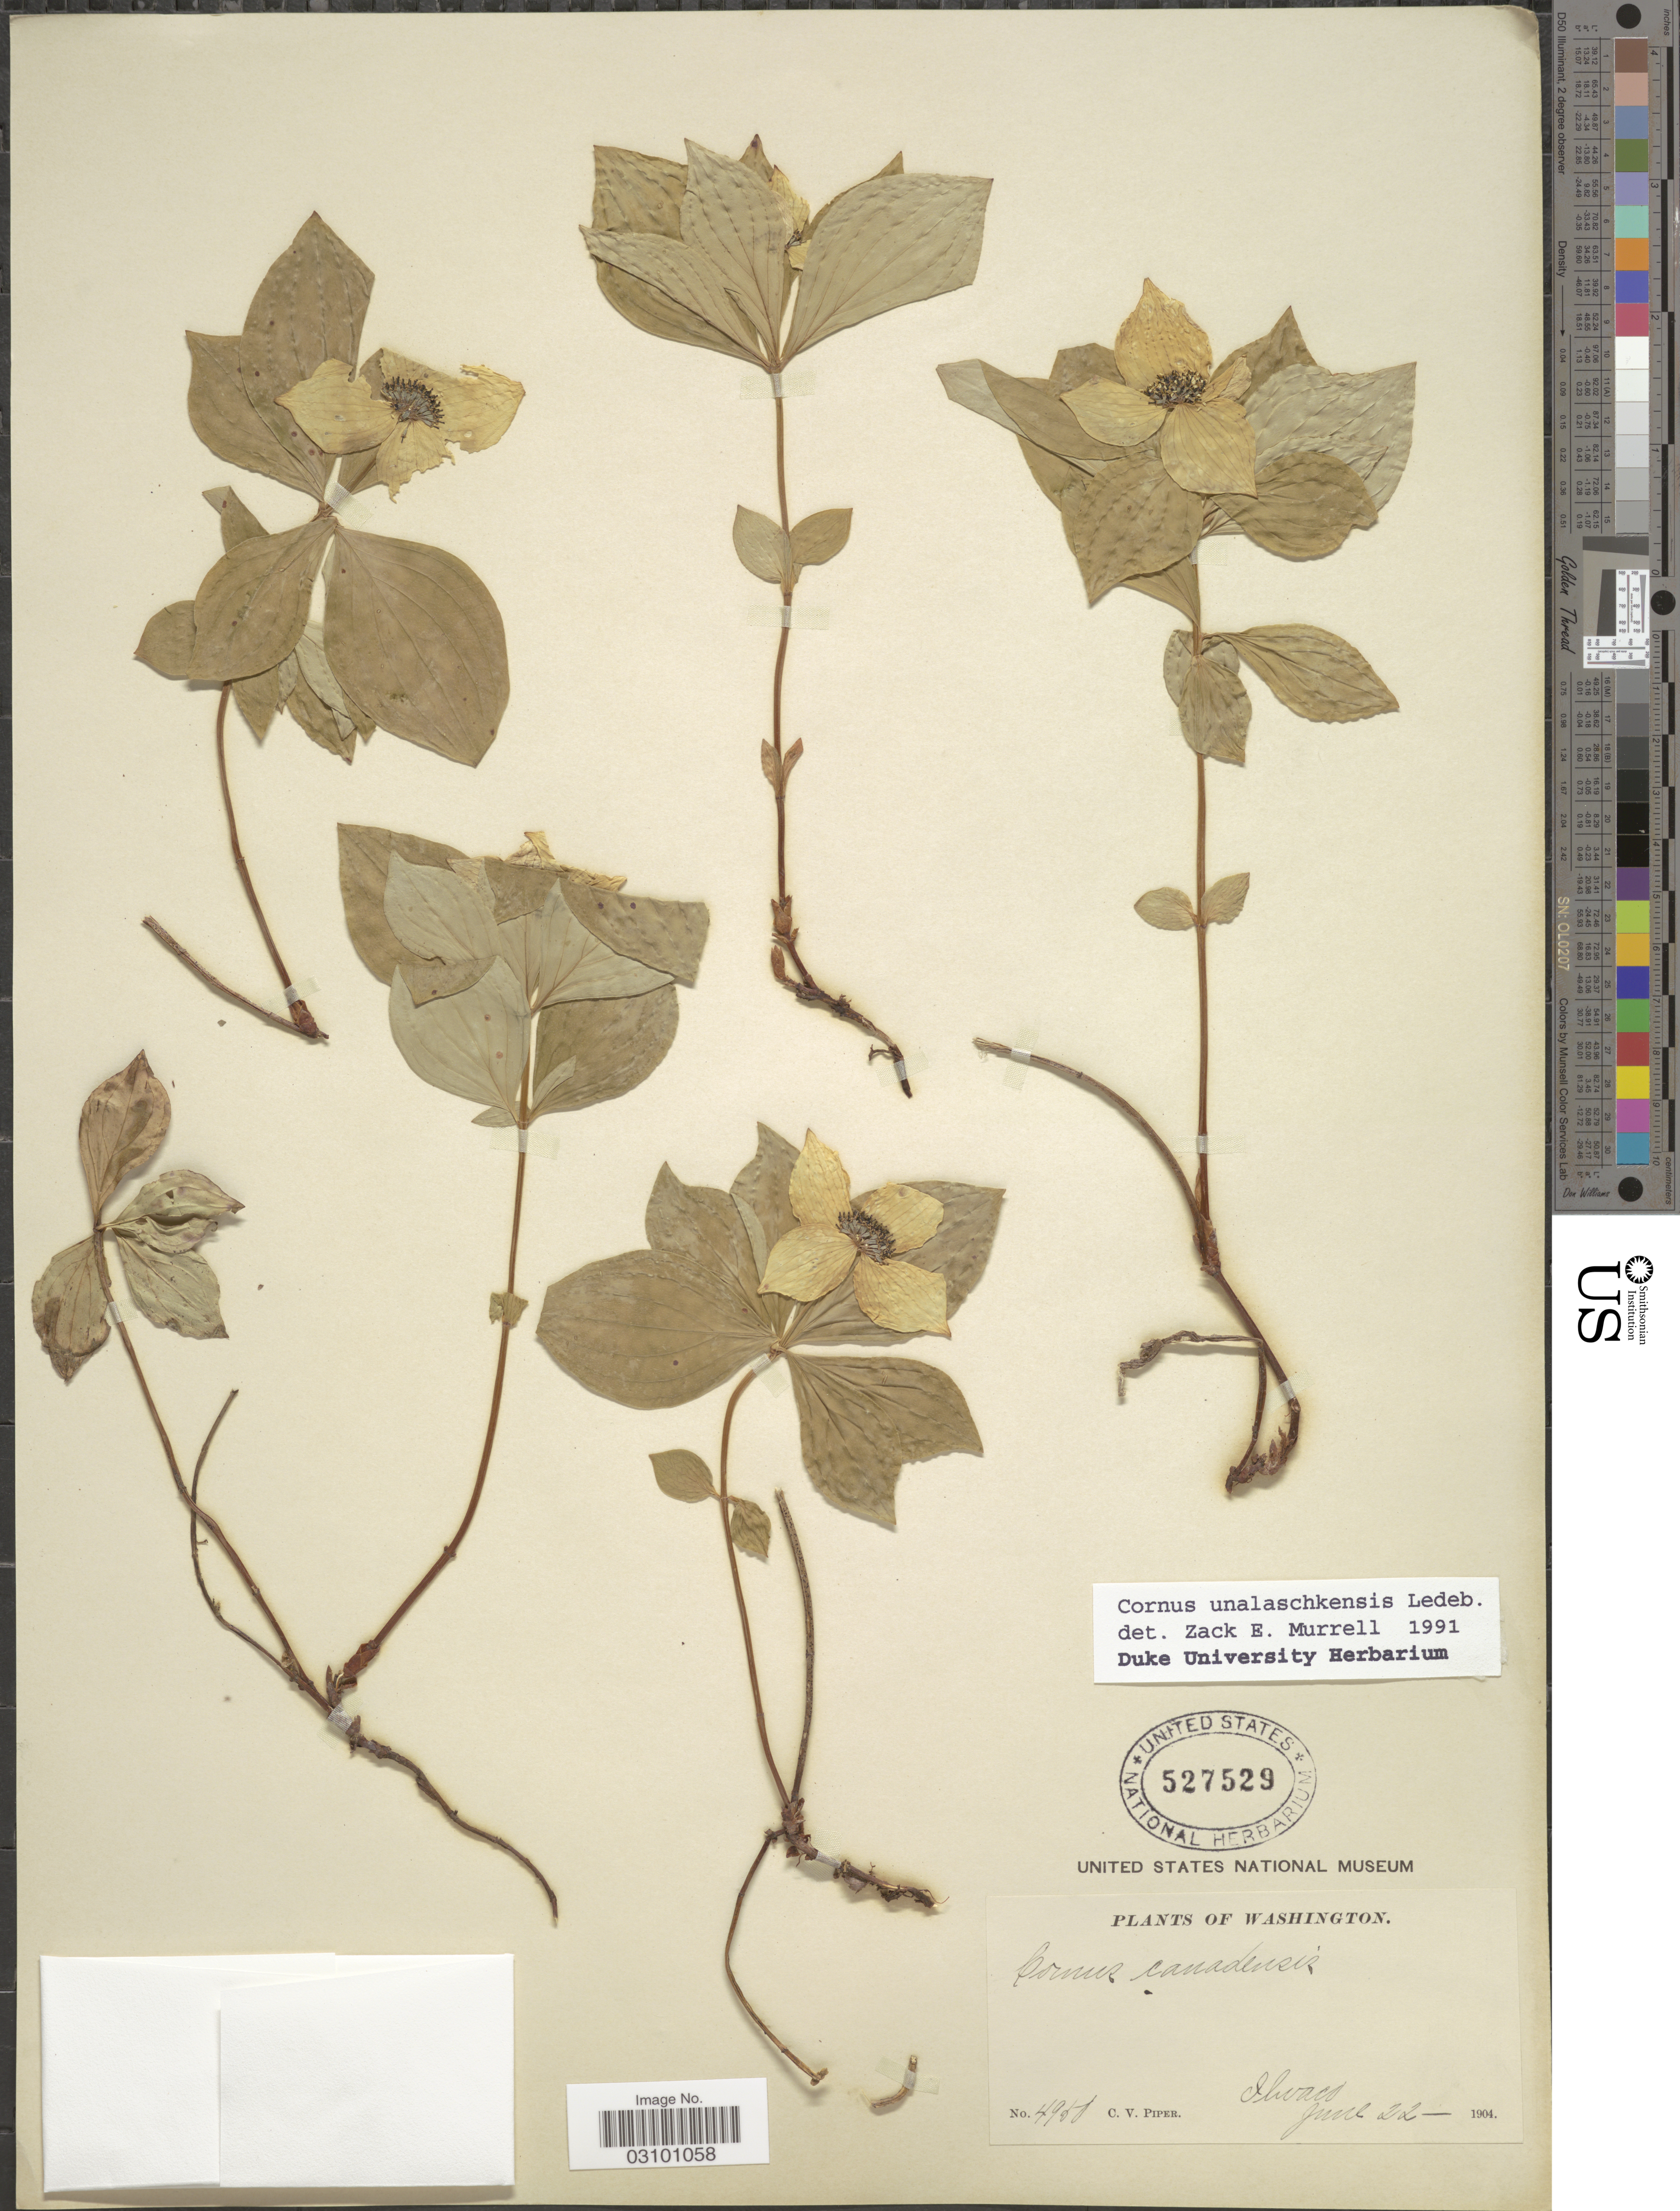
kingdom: Plantae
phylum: Tracheophyta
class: Magnoliopsida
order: Cornales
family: Cornaceae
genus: Cornus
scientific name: Cornus unalaschkensis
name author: Ledeb.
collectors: C. V. Piper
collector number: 4960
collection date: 1904-06-22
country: United States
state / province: Washington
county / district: Pacific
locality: Ilwaco.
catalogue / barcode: US 527529